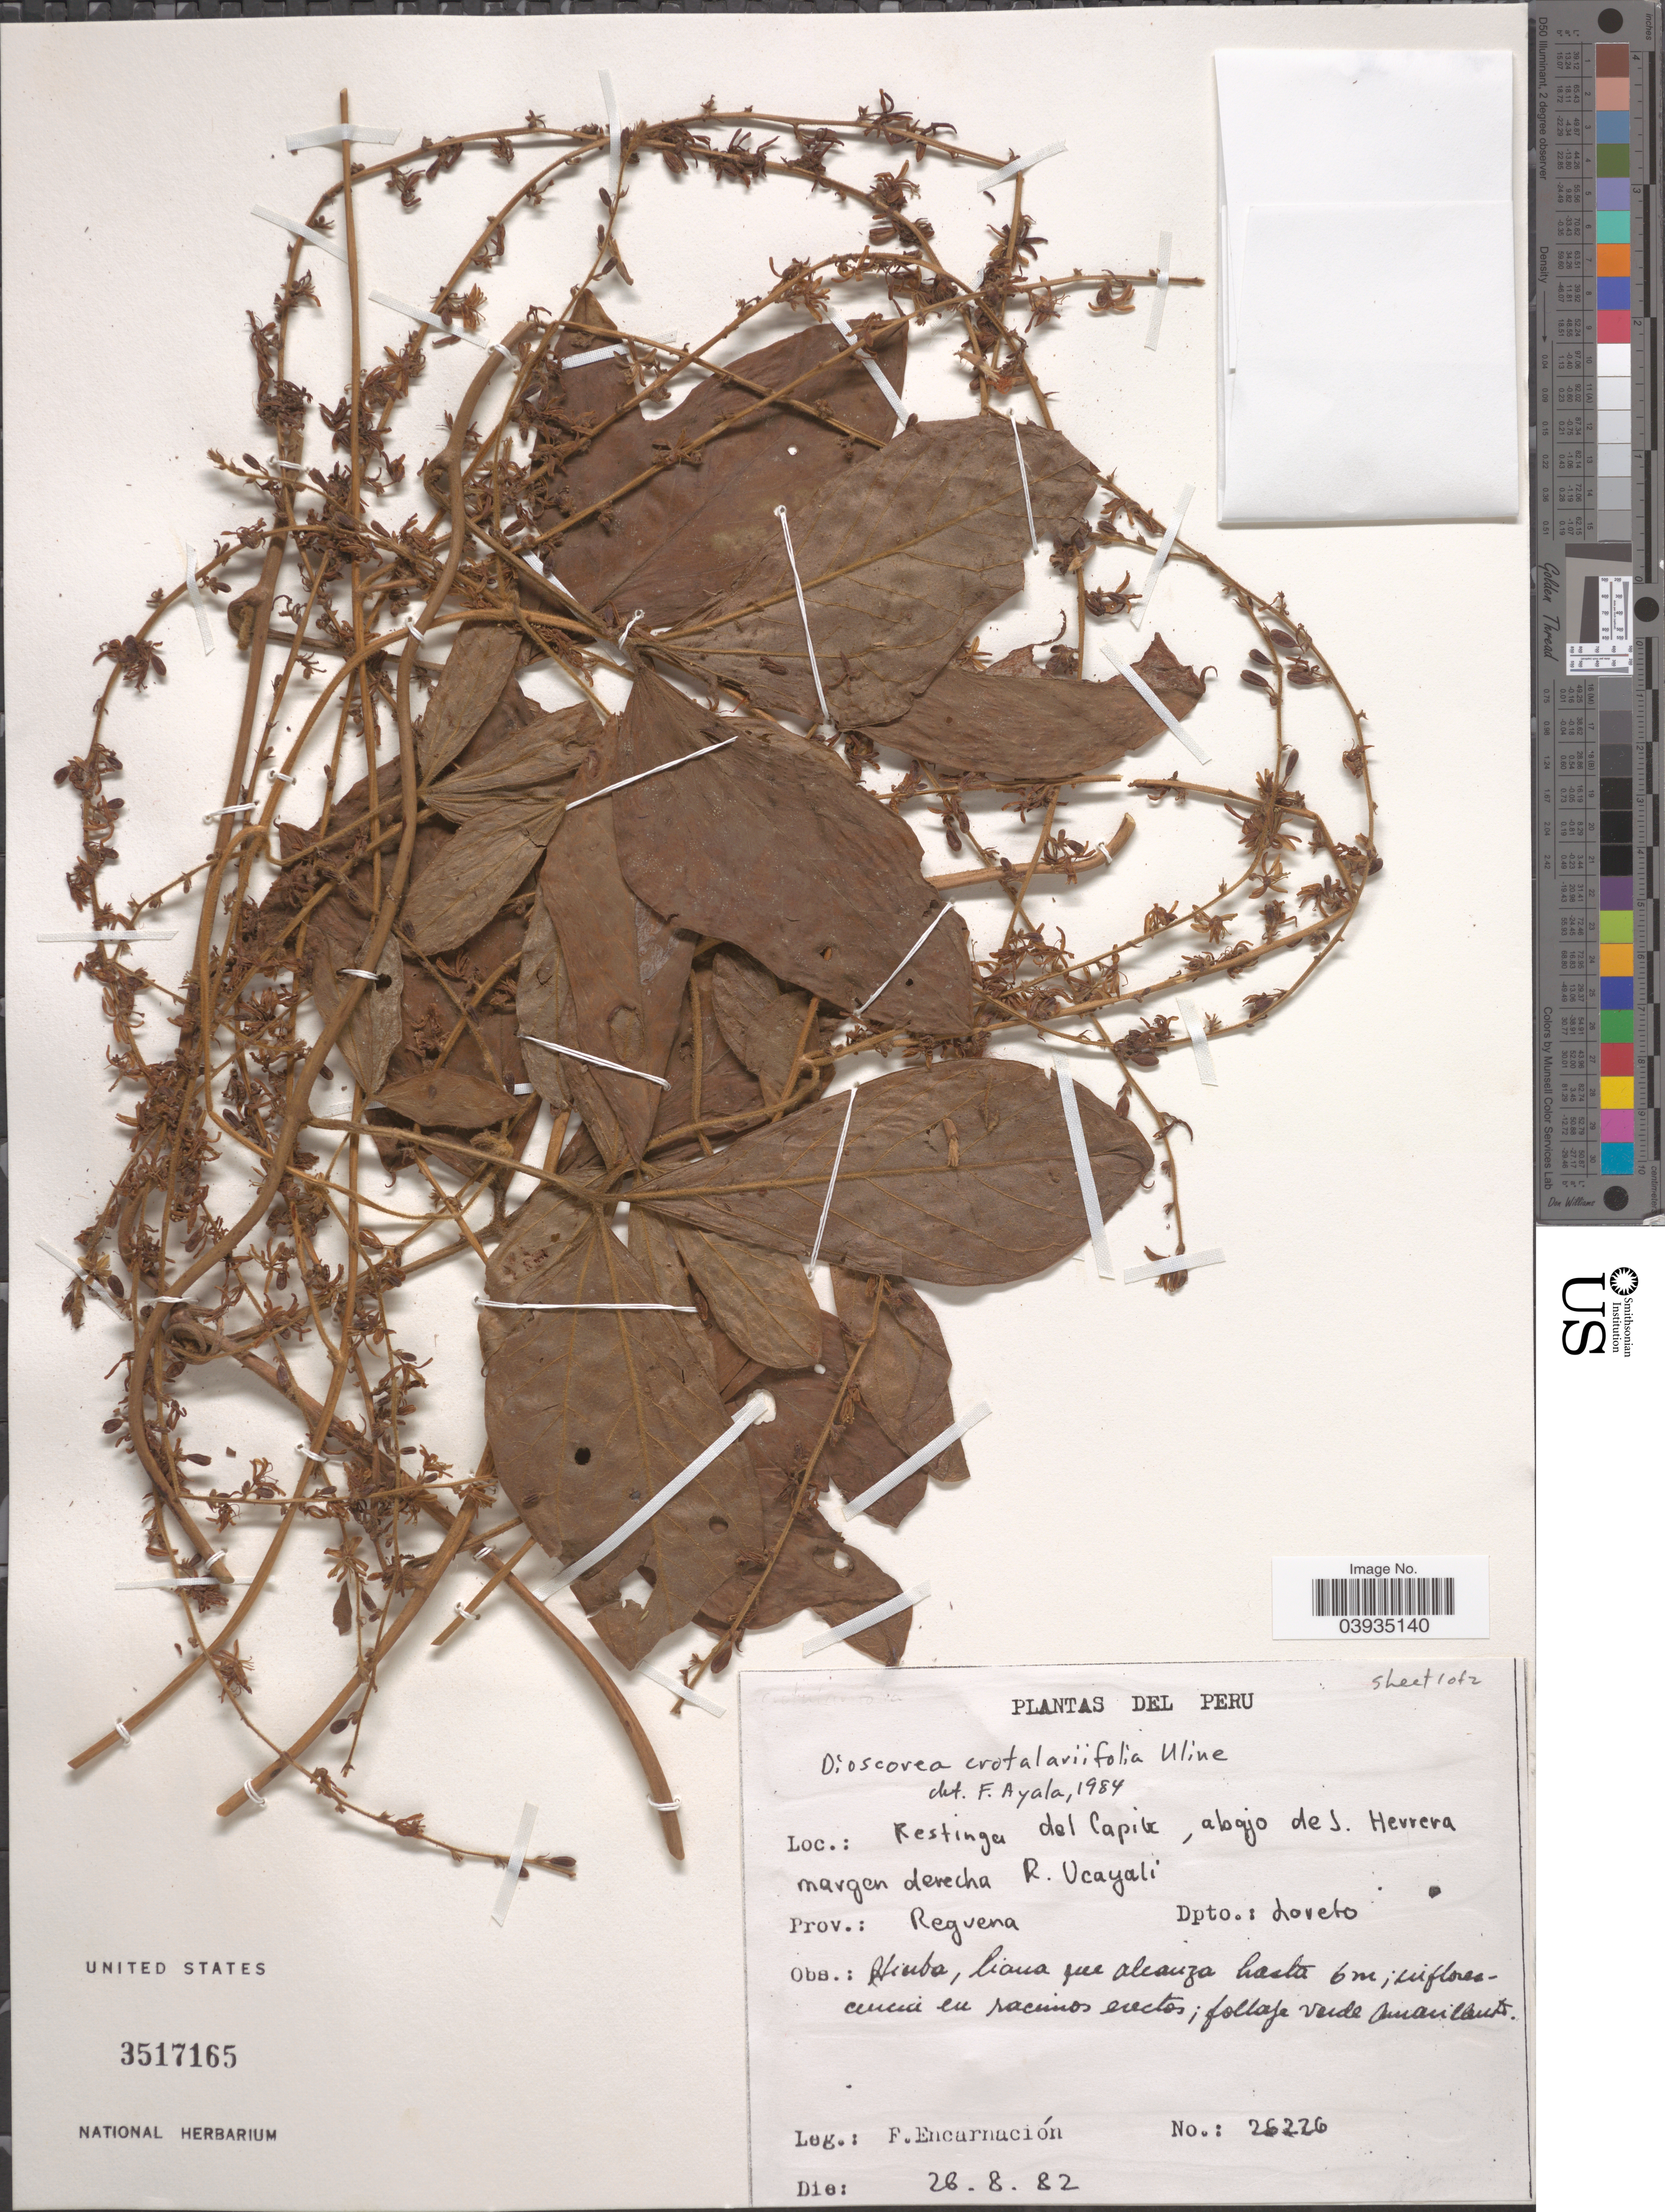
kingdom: Plantae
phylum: Tracheophyta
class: Liliopsida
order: Dioscoreales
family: Dioscoreaceae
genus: Dioscorea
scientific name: Dioscorea crotalariifolia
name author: Uline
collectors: F. Encarnación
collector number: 26226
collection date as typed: Transcribed d/m/y: 26/8/82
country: Peru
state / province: Loreto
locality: Restinga del Capite, abajo de S. Herrera margen derecha R. Ucayali. Prov.: Requena. Dpto.: Loreto.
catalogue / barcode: US 3517165